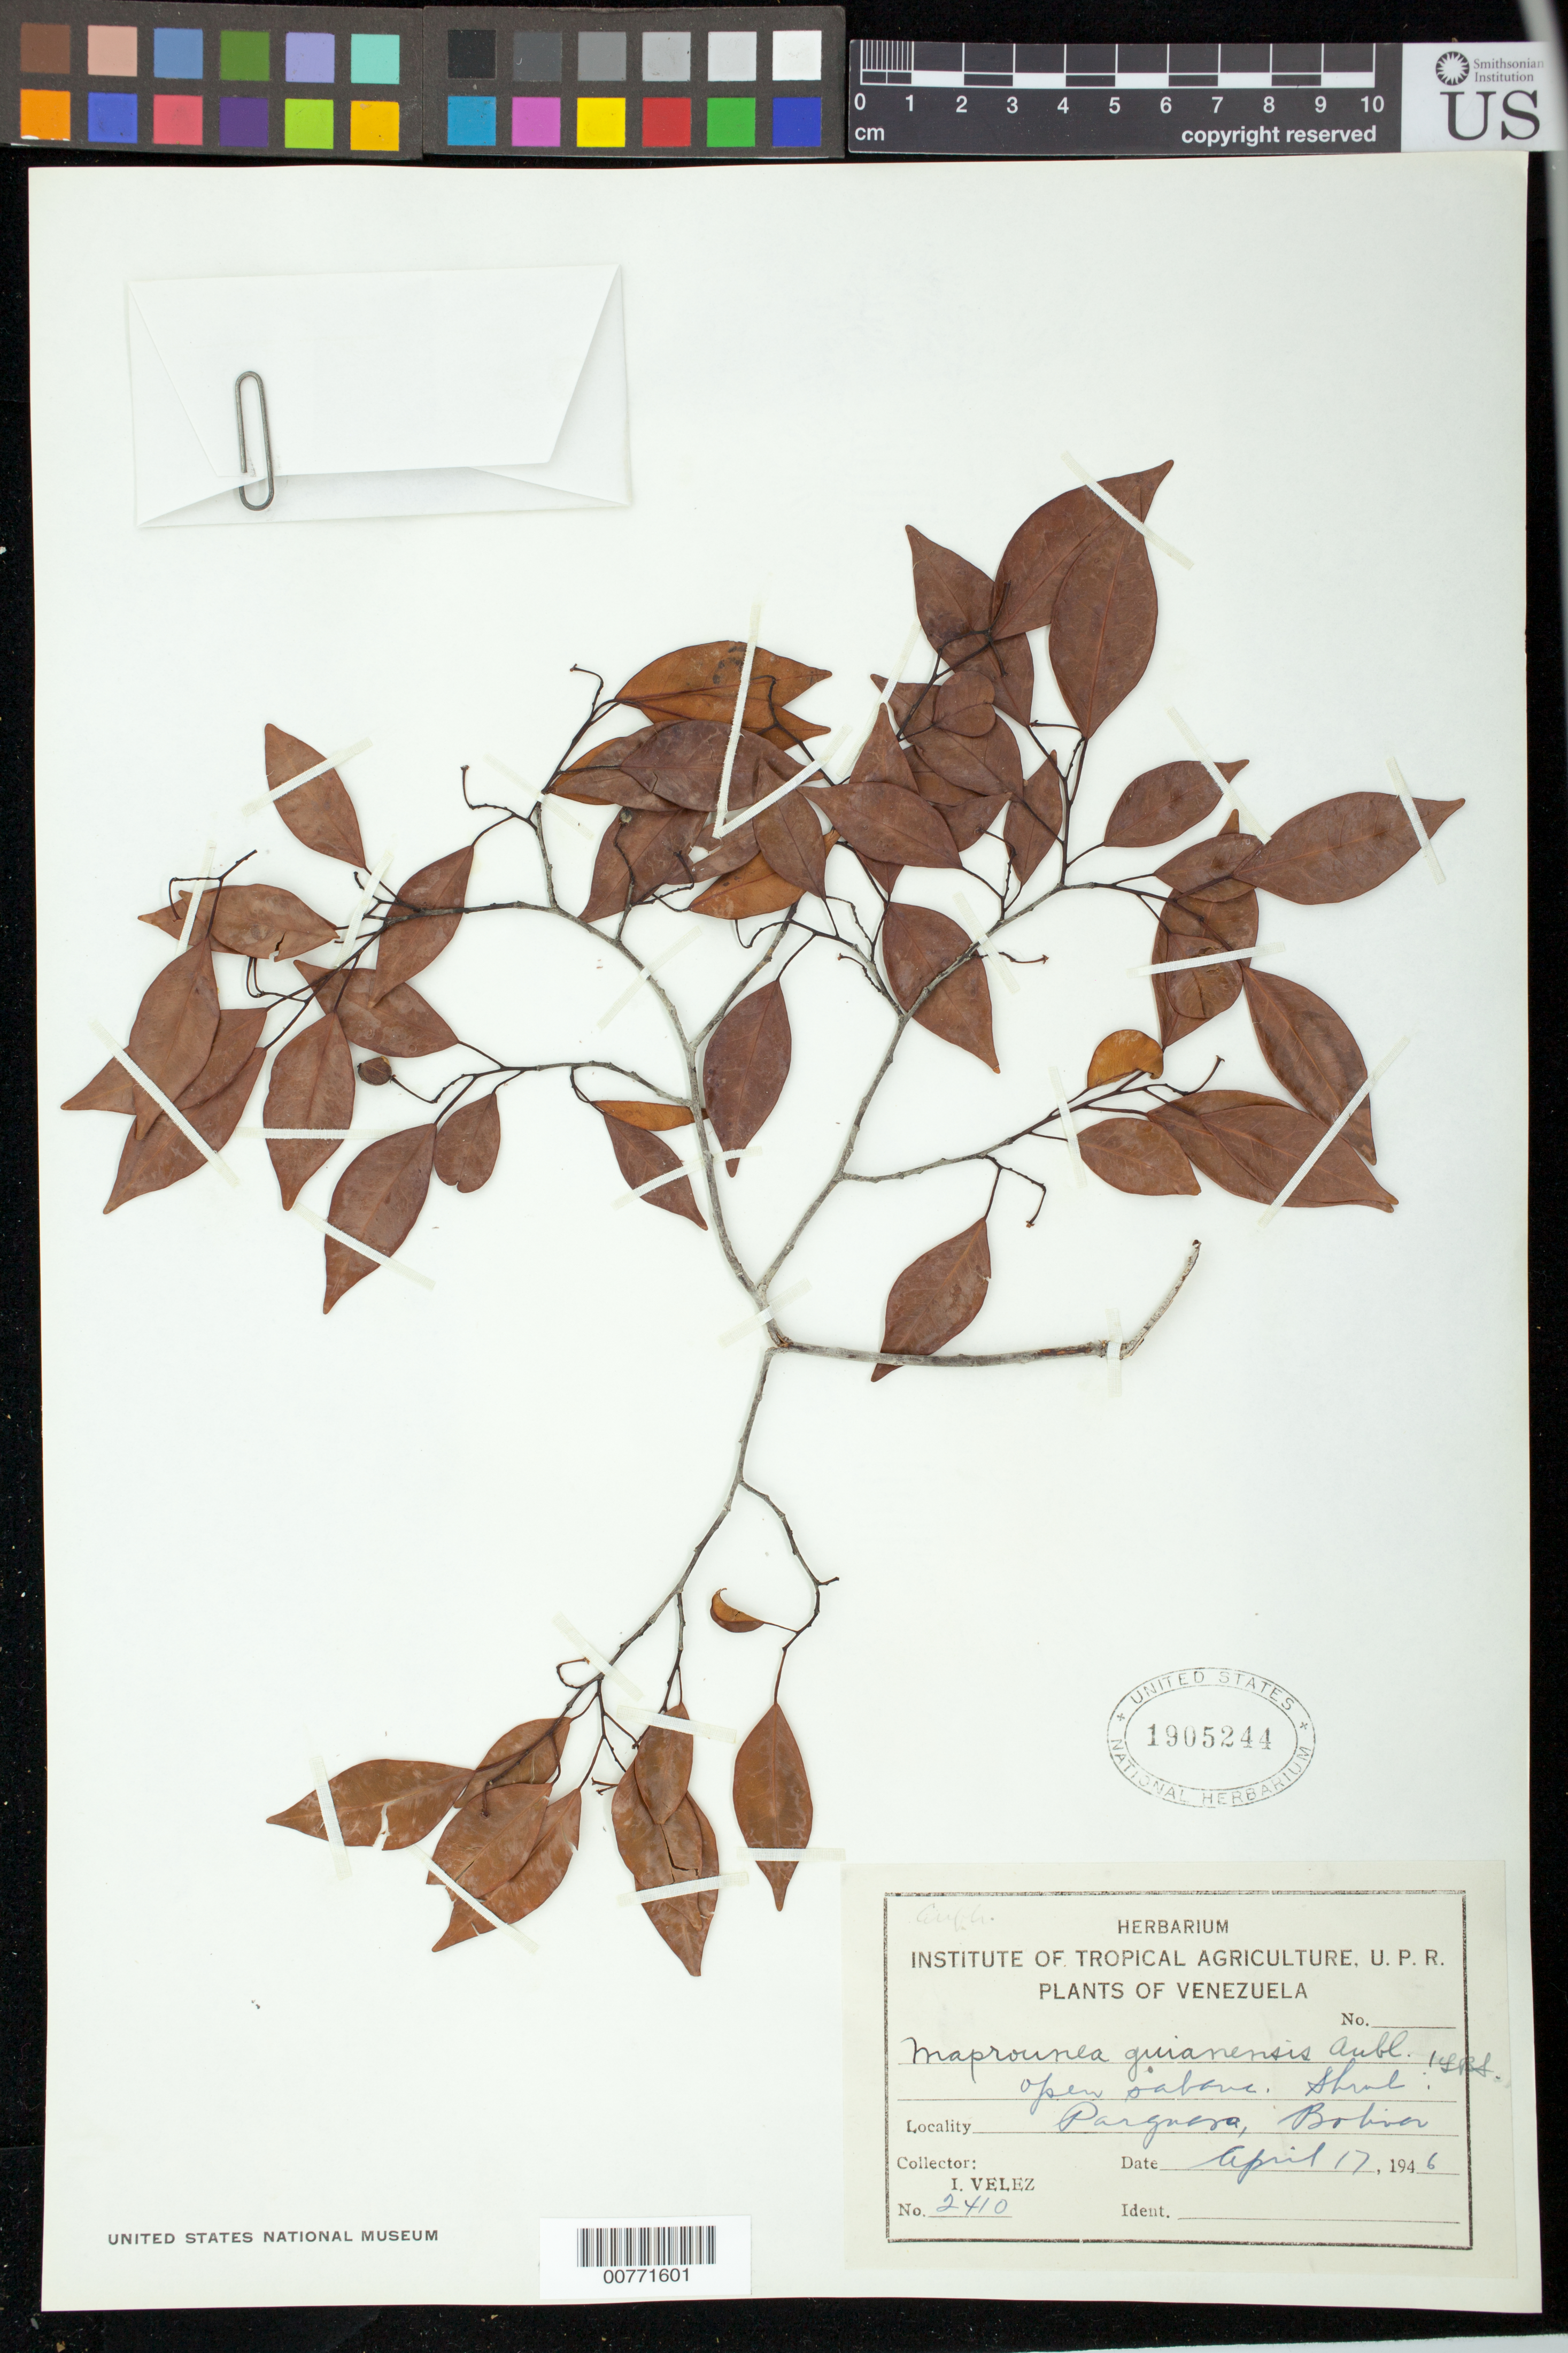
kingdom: Plantae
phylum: Tracheophyta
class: Magnoliopsida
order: Malpighiales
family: Euphorbiaceae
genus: Maprounea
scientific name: Maprounea guianensis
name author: Aubl.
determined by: Smith, Lyman B., (US), NMNH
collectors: I. Velez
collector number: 2410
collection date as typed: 17-Apr-46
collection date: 1946-04-17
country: Venezuela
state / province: Bolívar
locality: Parguasa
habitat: Open savanna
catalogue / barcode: US 1905244